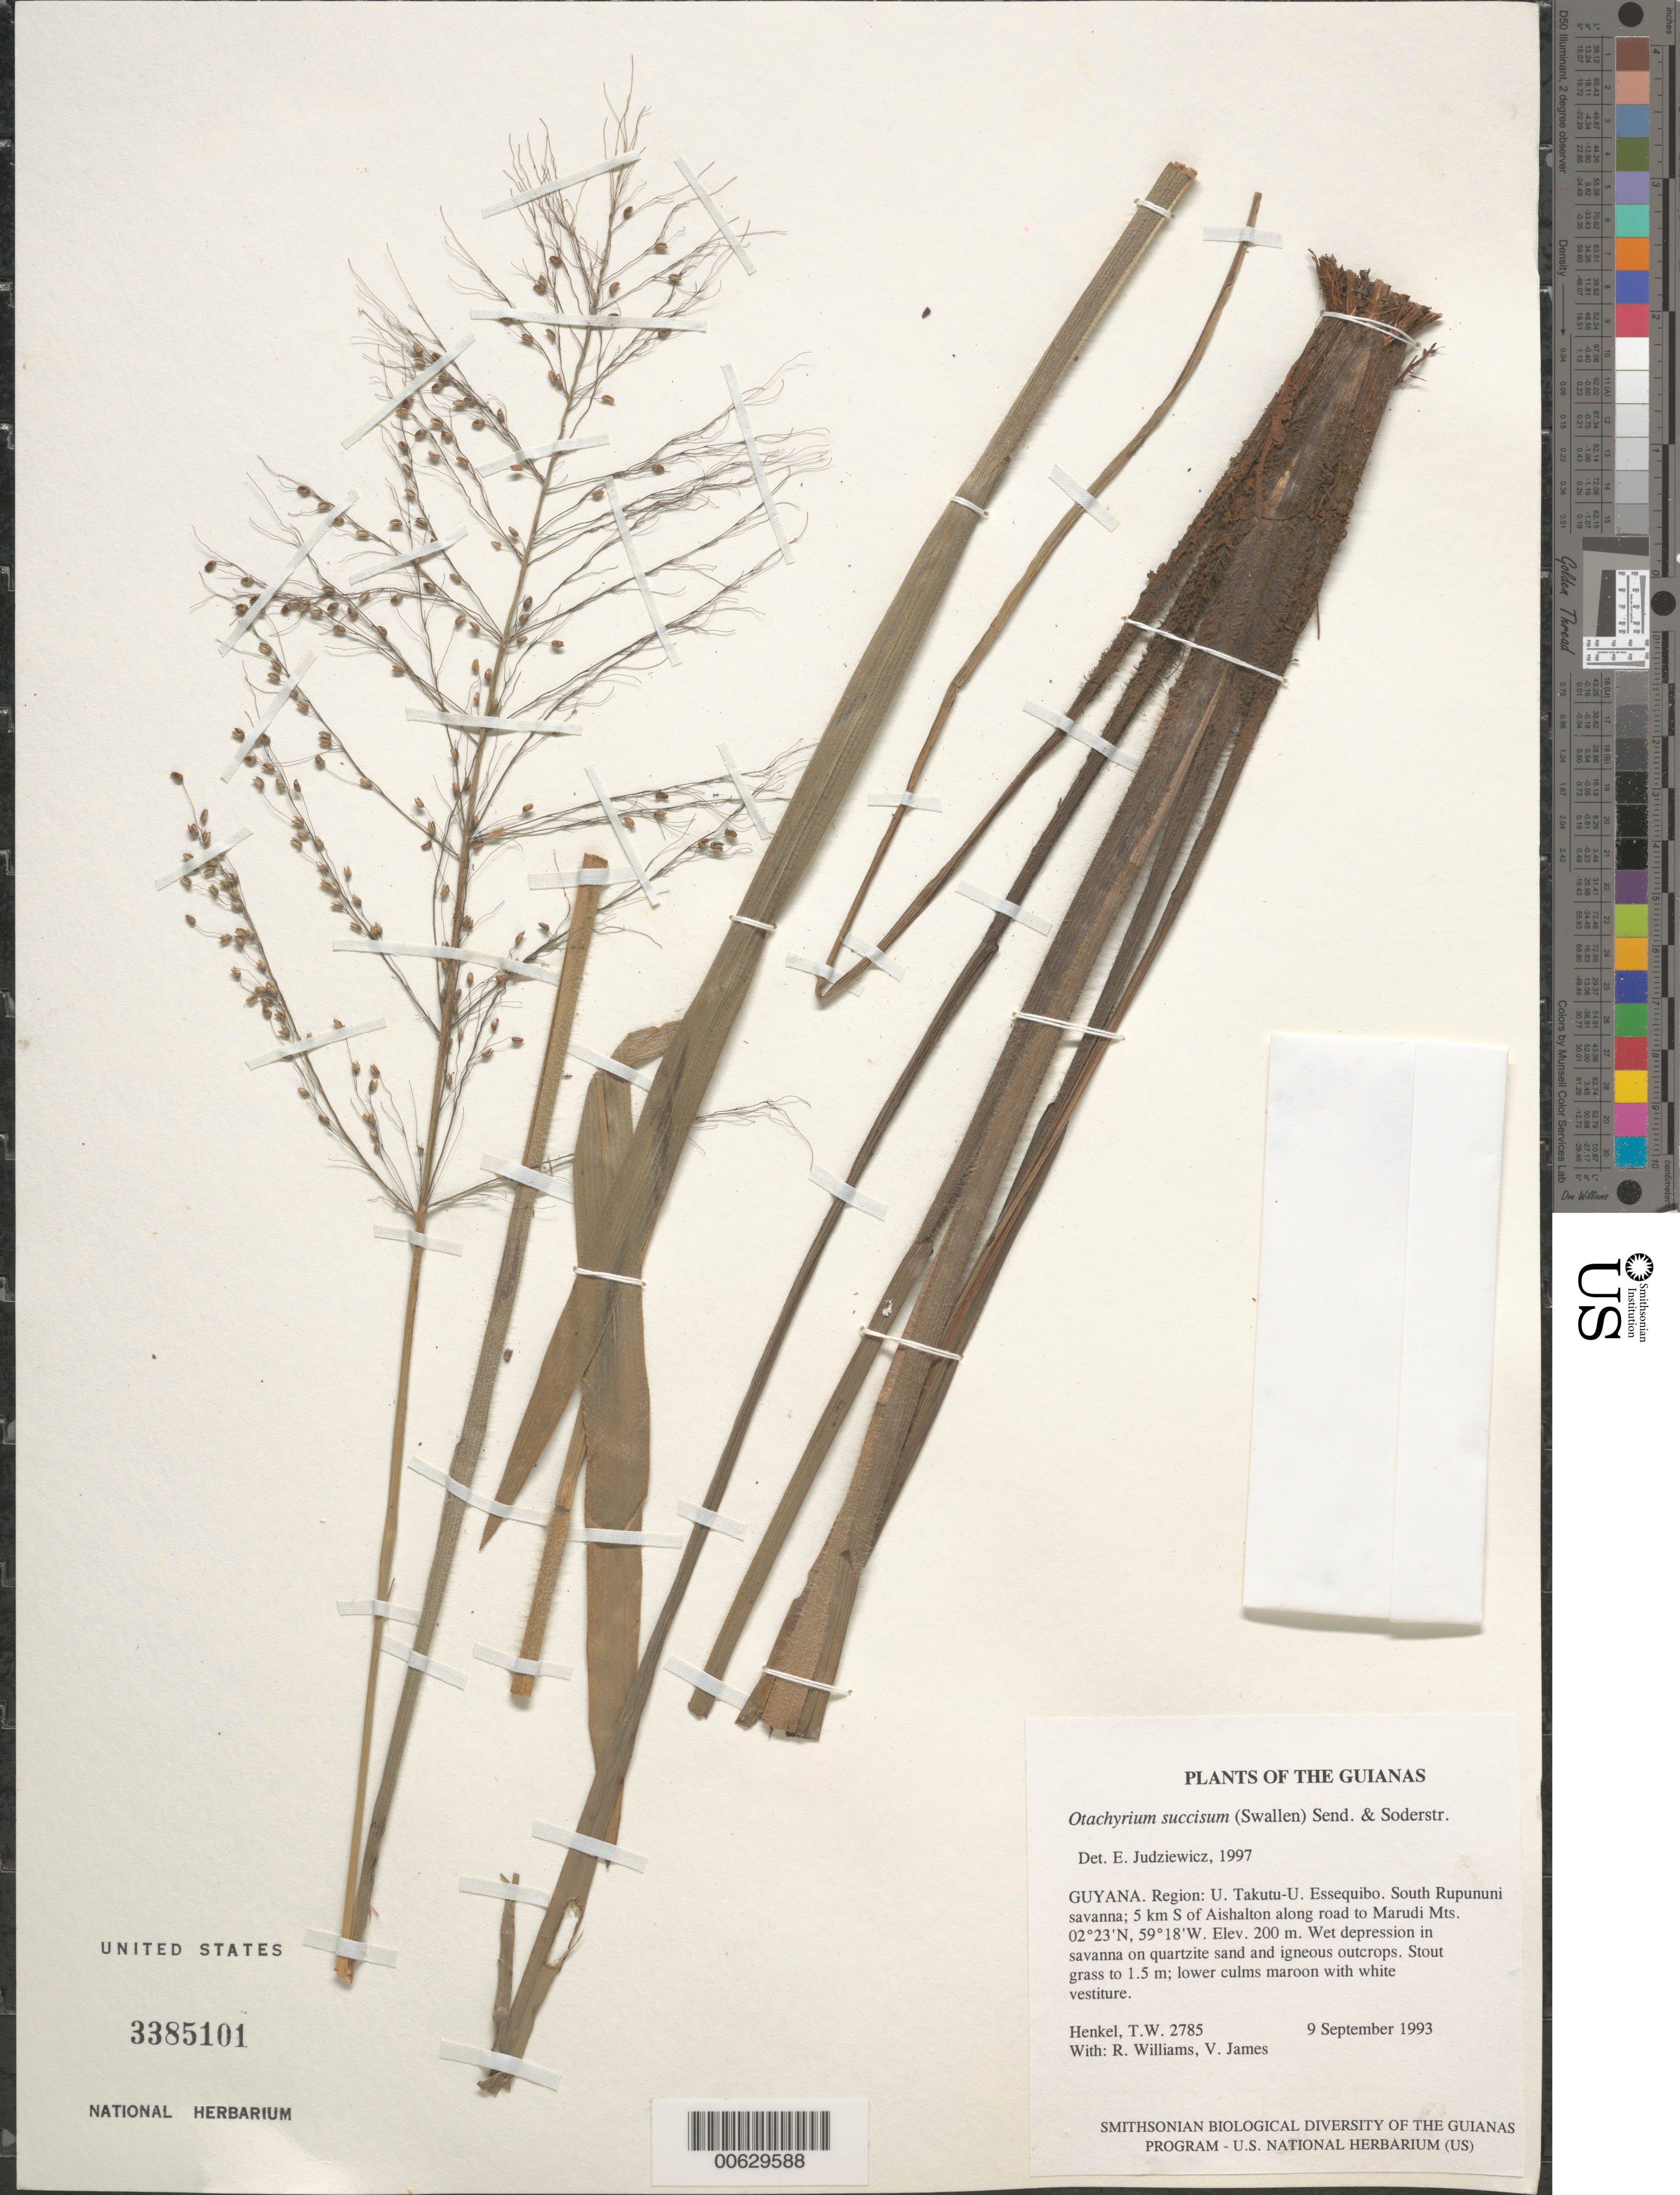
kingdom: Plantae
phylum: Tracheophyta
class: Liliopsida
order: Poales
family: Poaceae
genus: Otachyrium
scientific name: Otachyrium succisum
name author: (Swallen) Send. & Soderstr.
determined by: Judziewicz, E. J.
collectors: T. Henkel, R. Williams & V. James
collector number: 2785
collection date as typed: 9 September 1993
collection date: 1993-09-09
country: Guyana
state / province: U. Takutu-U. Essequibo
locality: South Rupununi savanna; 5 km S of Aishalton along road to Marudi Mts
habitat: Wet depression in savanna on quartzite sand and igneous outcrops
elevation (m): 200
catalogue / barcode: US 3385101